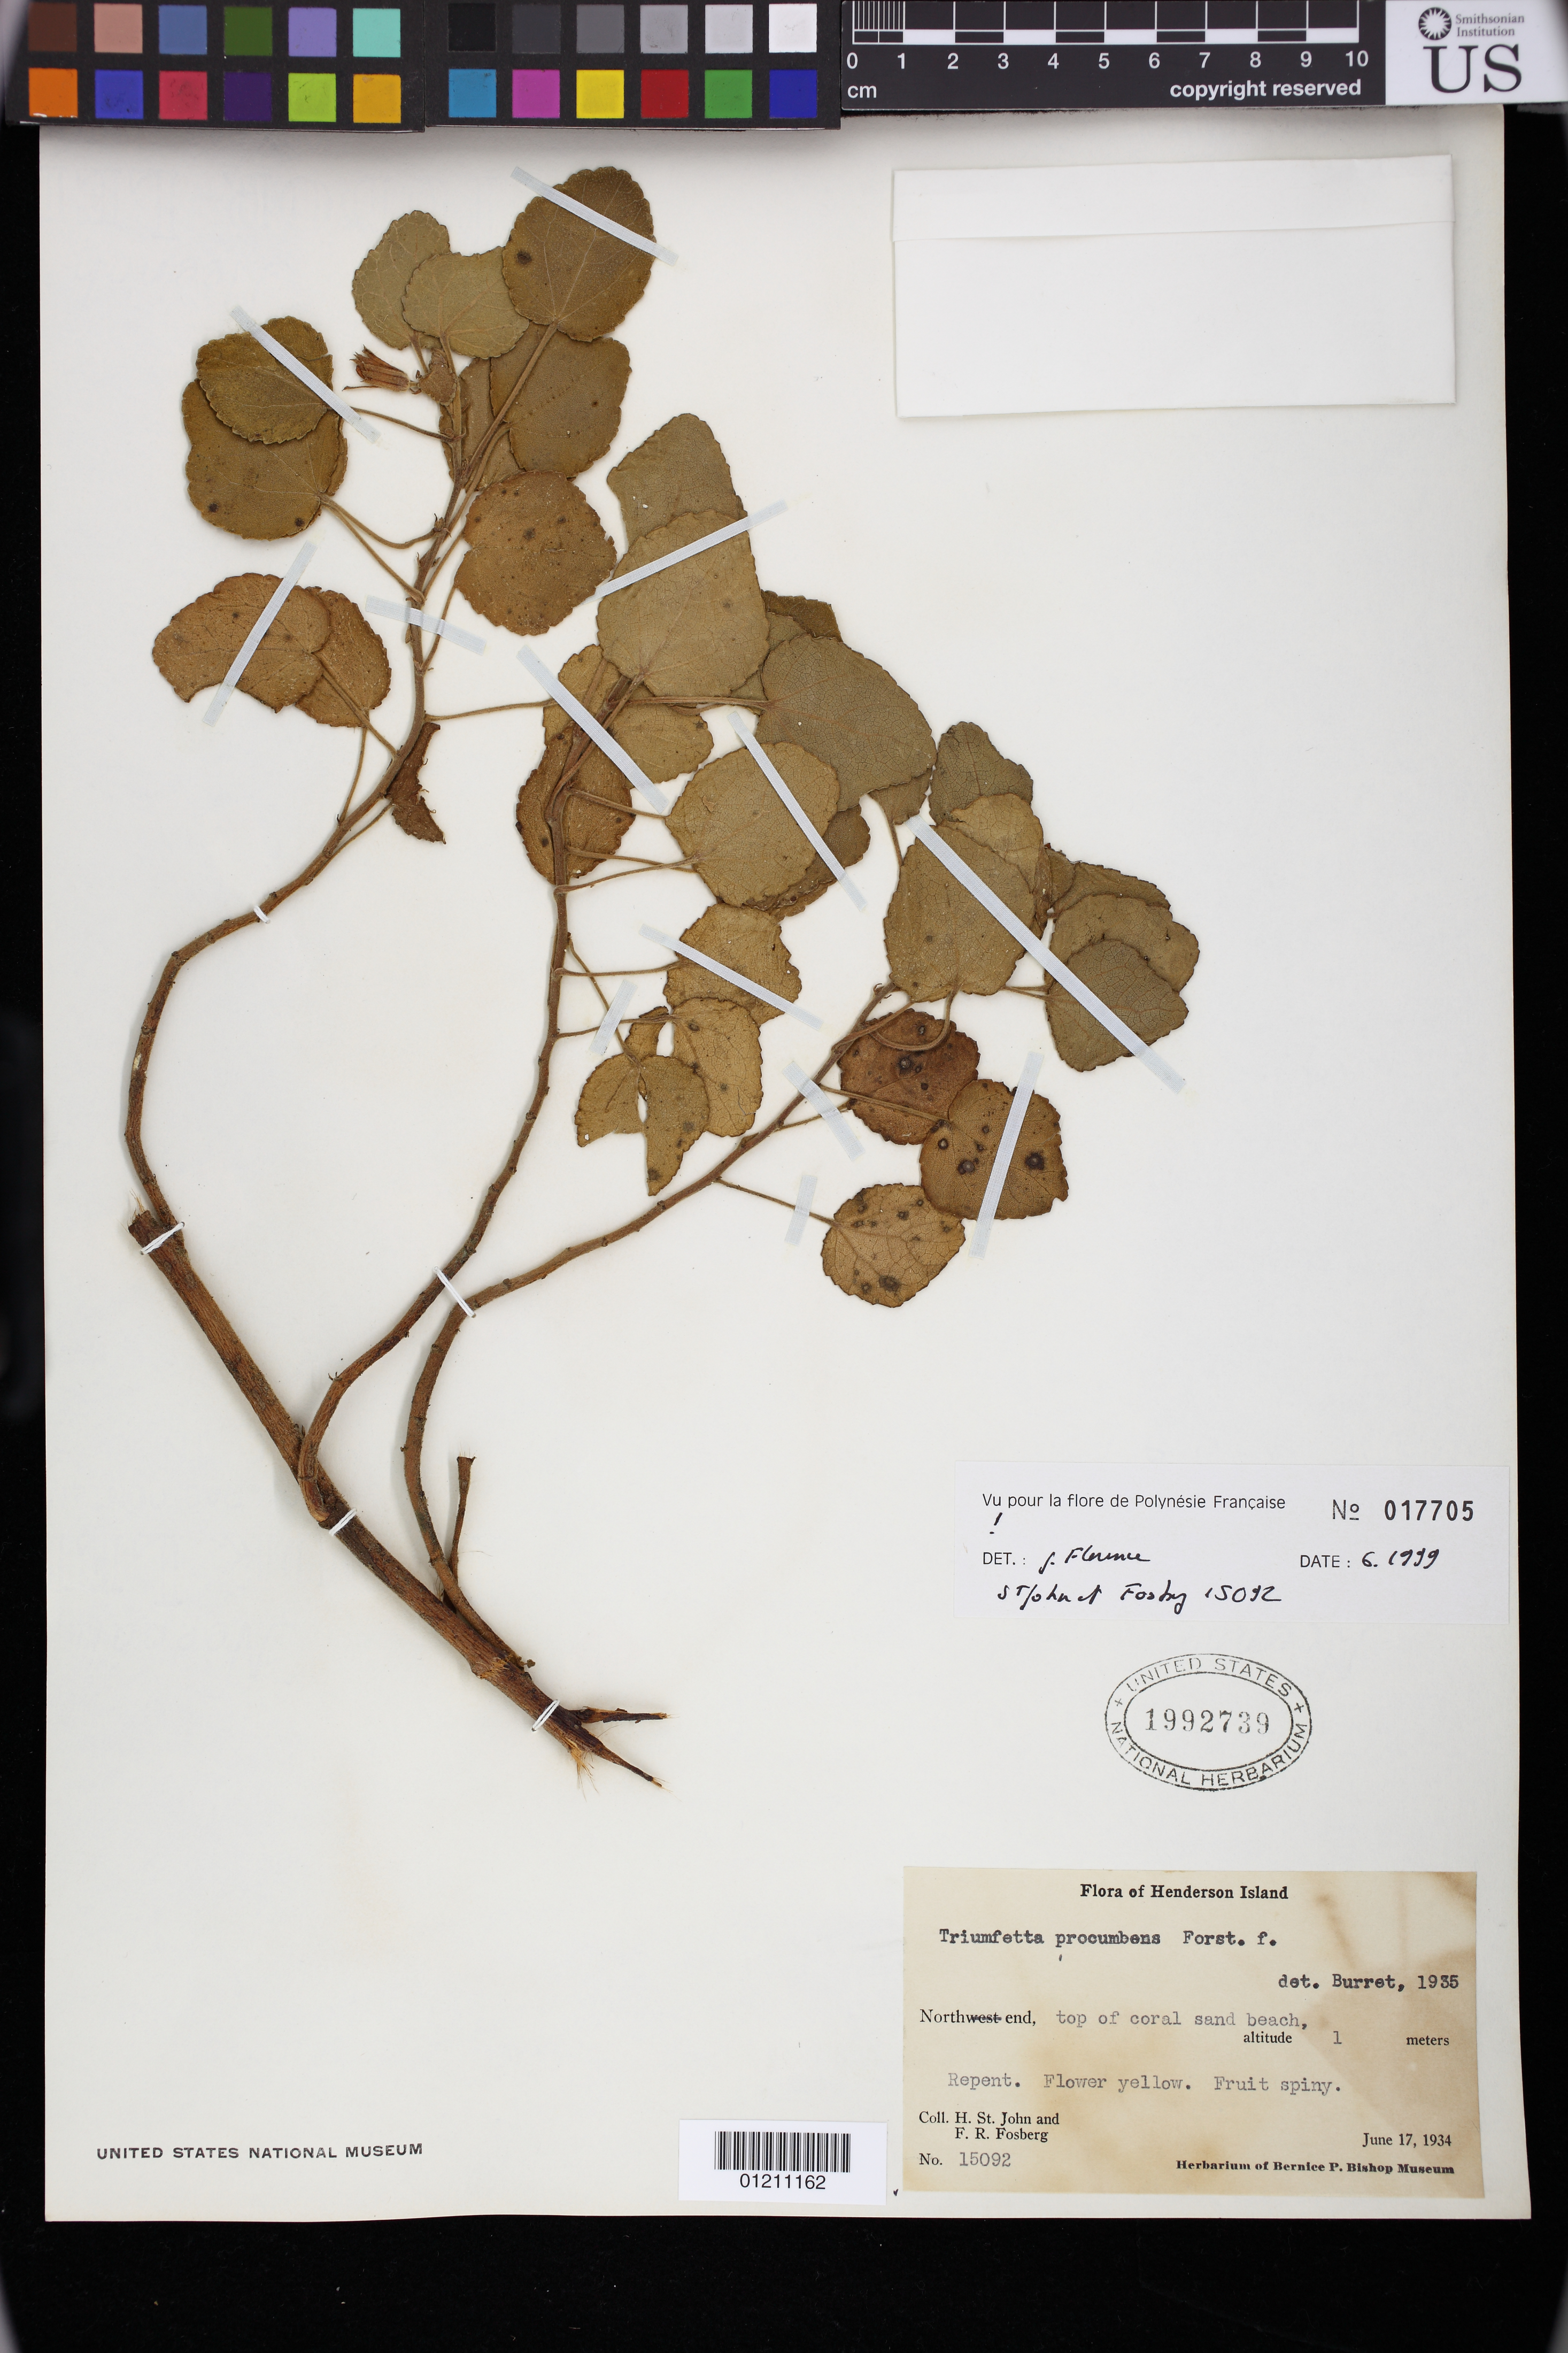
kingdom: Plantae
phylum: Tracheophyta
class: Magnoliopsida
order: Malvales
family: Malvaceae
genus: Triumfetta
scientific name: Triumfetta procumbens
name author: G. Forst.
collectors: H. St. John & F. R. Fosberg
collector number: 15092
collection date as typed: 17 Jun 1934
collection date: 1934-06-17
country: Pitcairn Islands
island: Henderson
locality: Henderson Island: North end, top of coral sand beach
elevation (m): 1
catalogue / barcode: US 1992739